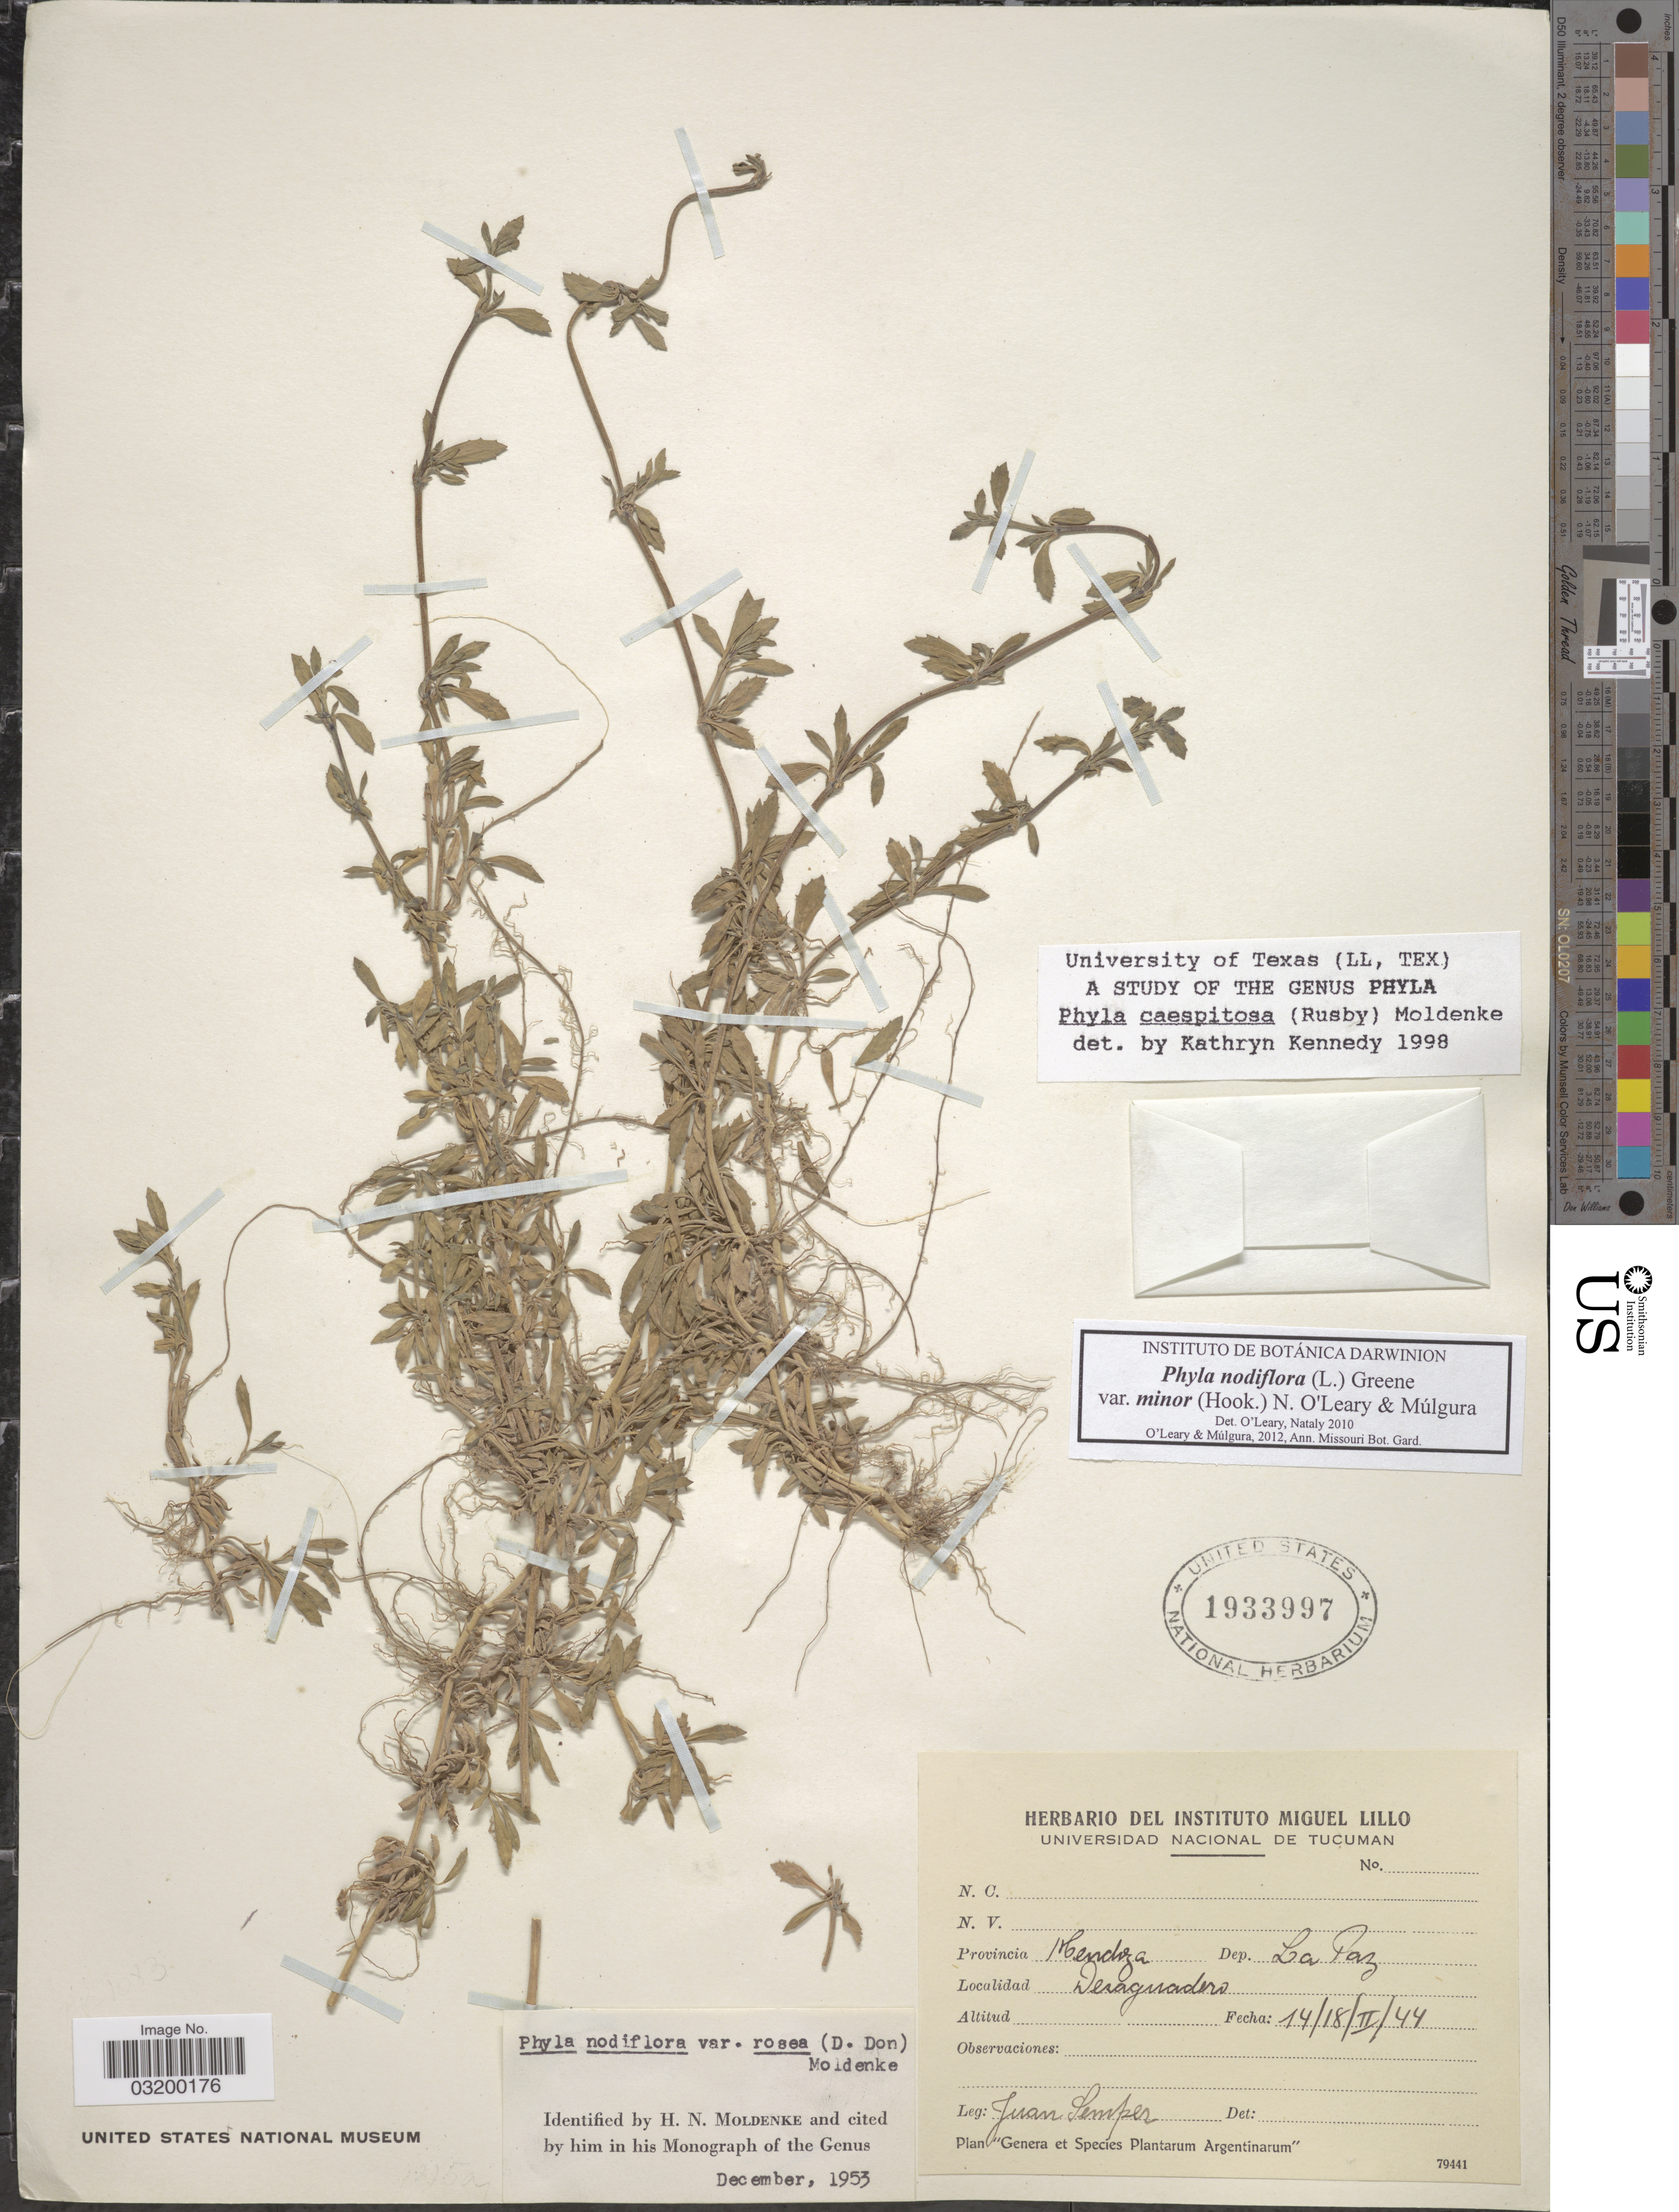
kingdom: Plantae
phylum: Tracheophyta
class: Magnoliopsida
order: Lamiales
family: Verbenaceae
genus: Phyla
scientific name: Phyla nodiflora var. minor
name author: (Hook.) N. O'Leary & Mulgura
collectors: J. Semper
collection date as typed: Transcribed d/m/y: 14/2/44 to 18/2/44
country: Argentina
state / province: Mendoza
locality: Dep. La Paz, Desaguadero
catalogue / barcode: US 1933997